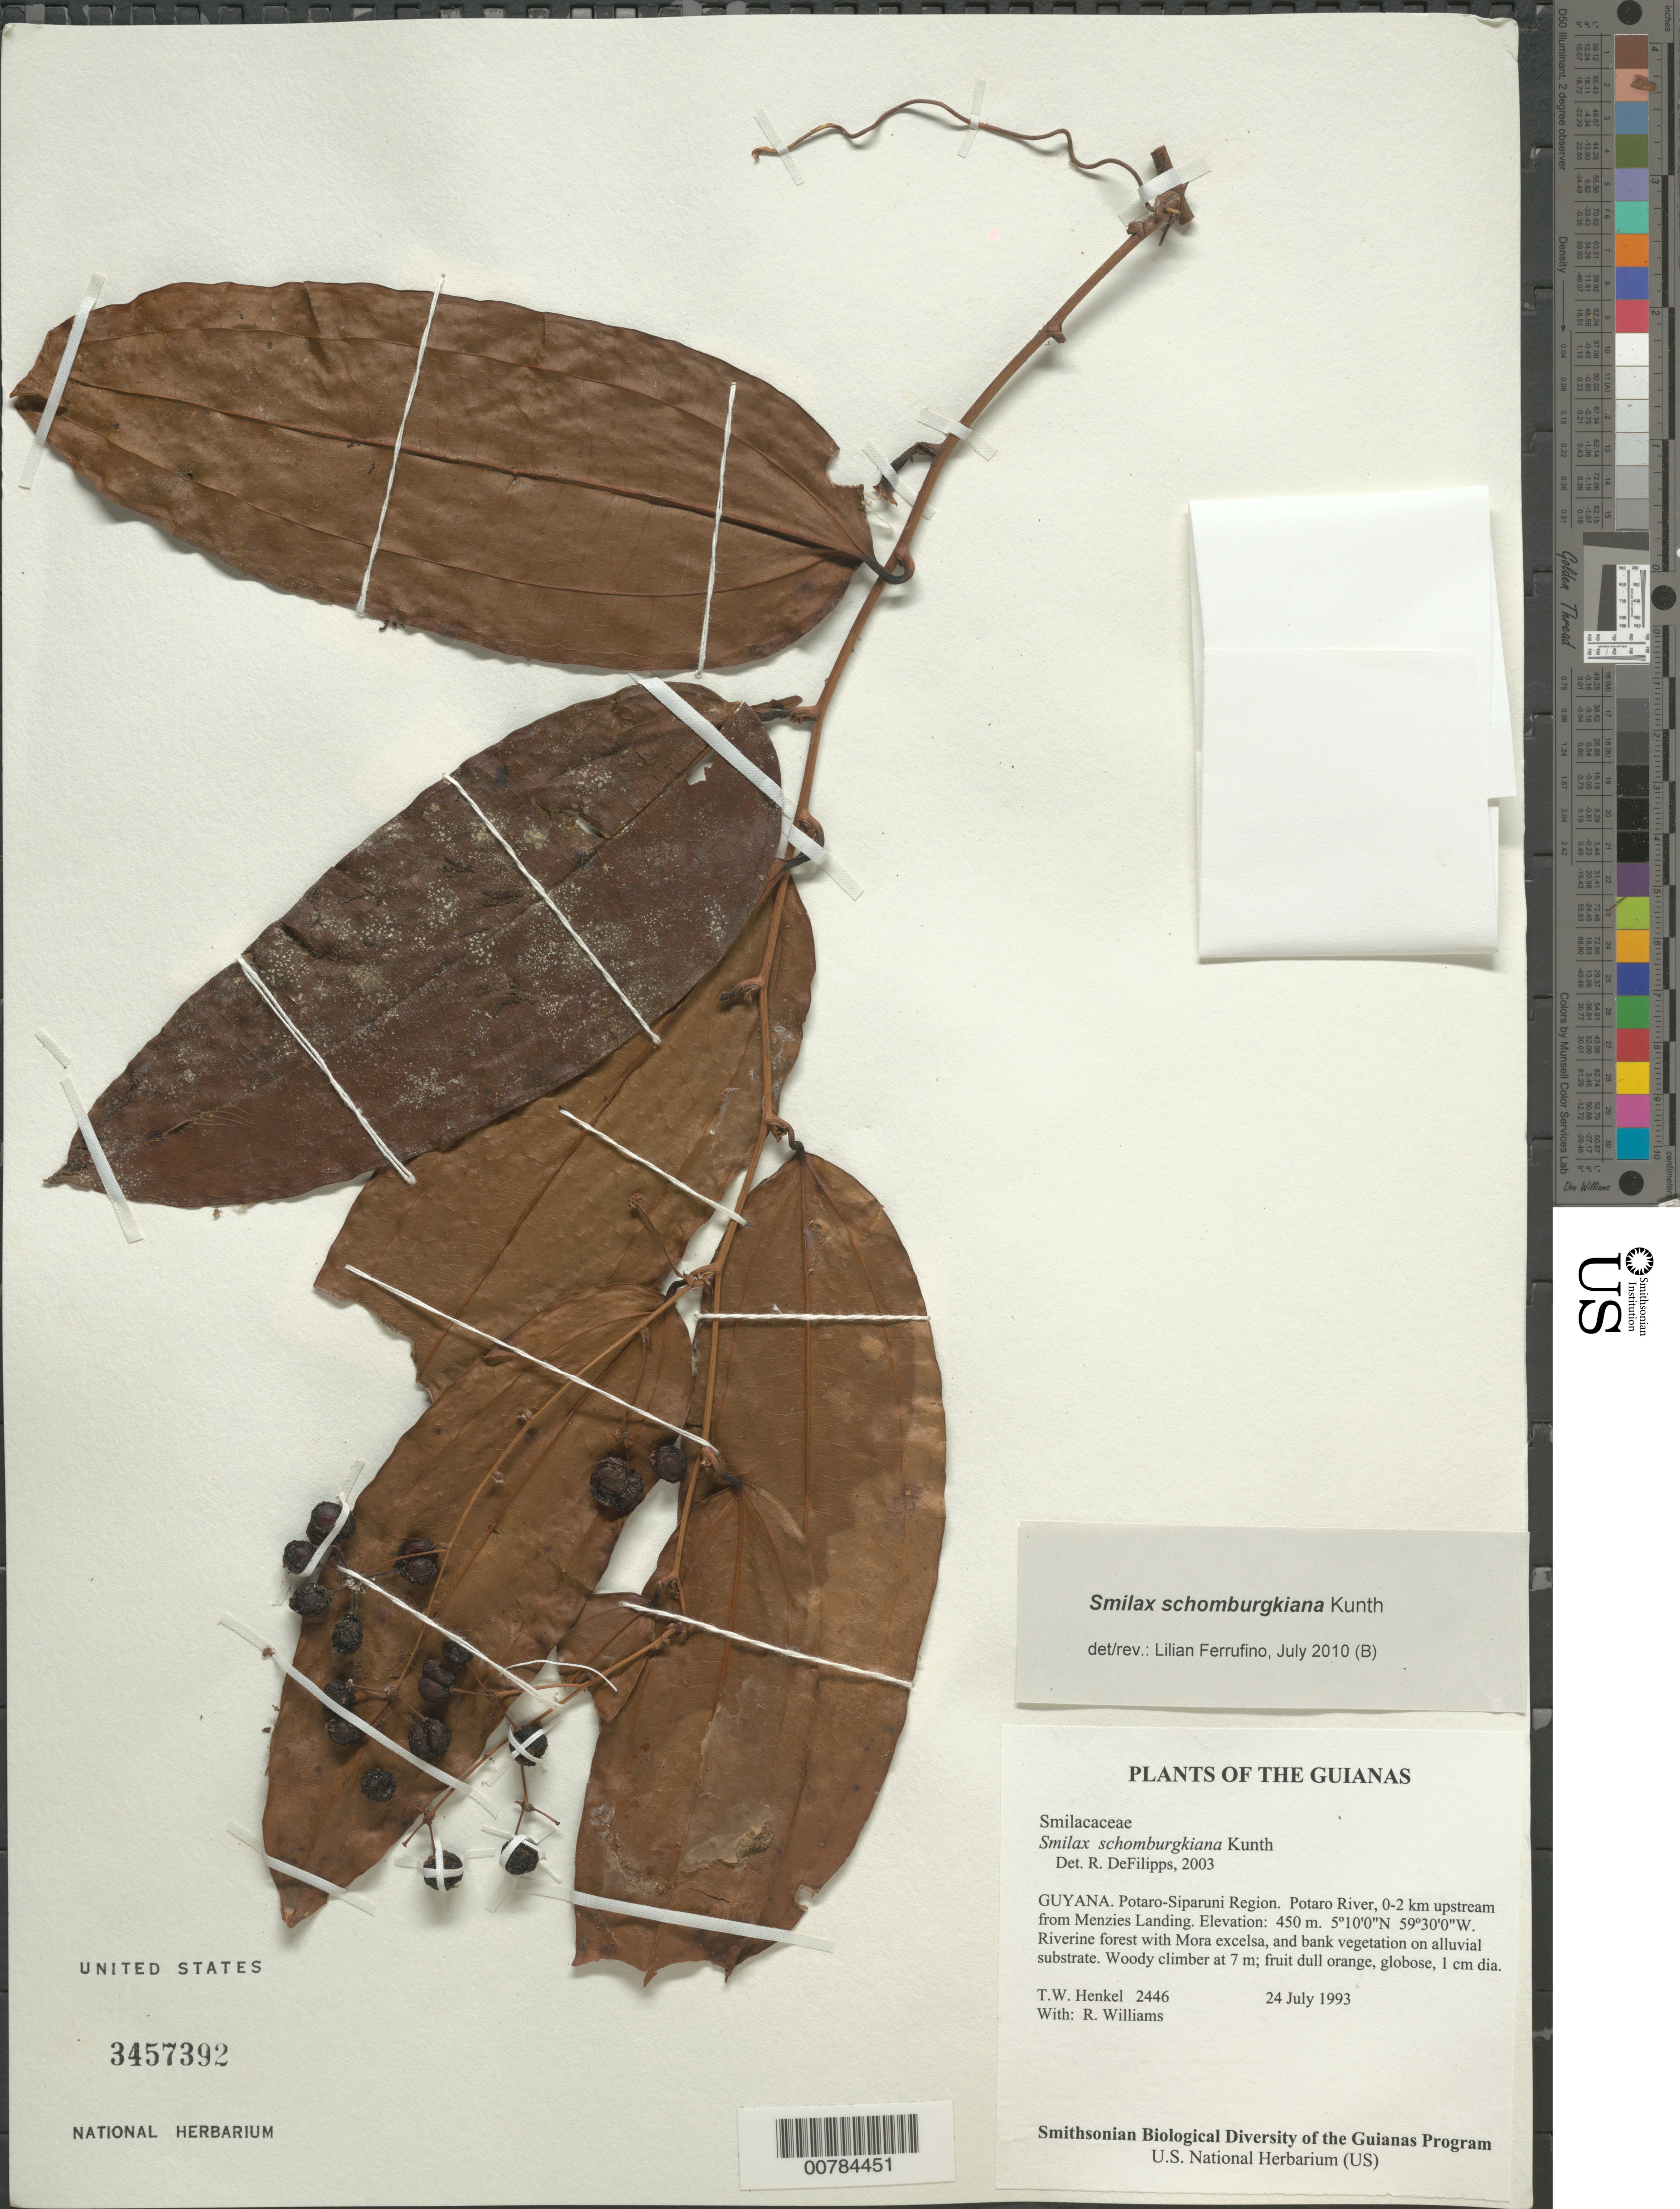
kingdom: Plantae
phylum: Tracheophyta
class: Liliopsida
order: Liliales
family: Smilacaceae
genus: Smilax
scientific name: Smilax schomburgkiana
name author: Kunth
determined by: DeFilipps, R. A.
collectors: T. Henkel & R. Williams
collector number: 2446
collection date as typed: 24 July 1993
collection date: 1993-07-24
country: Guyana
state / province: Potaro-Siparuni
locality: Potaro River, 0-2 km upstream from Menzies Landing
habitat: Riverine forest with Mora excelsa, and bank vegetation on alluvial substrate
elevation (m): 450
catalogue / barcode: US 3457392